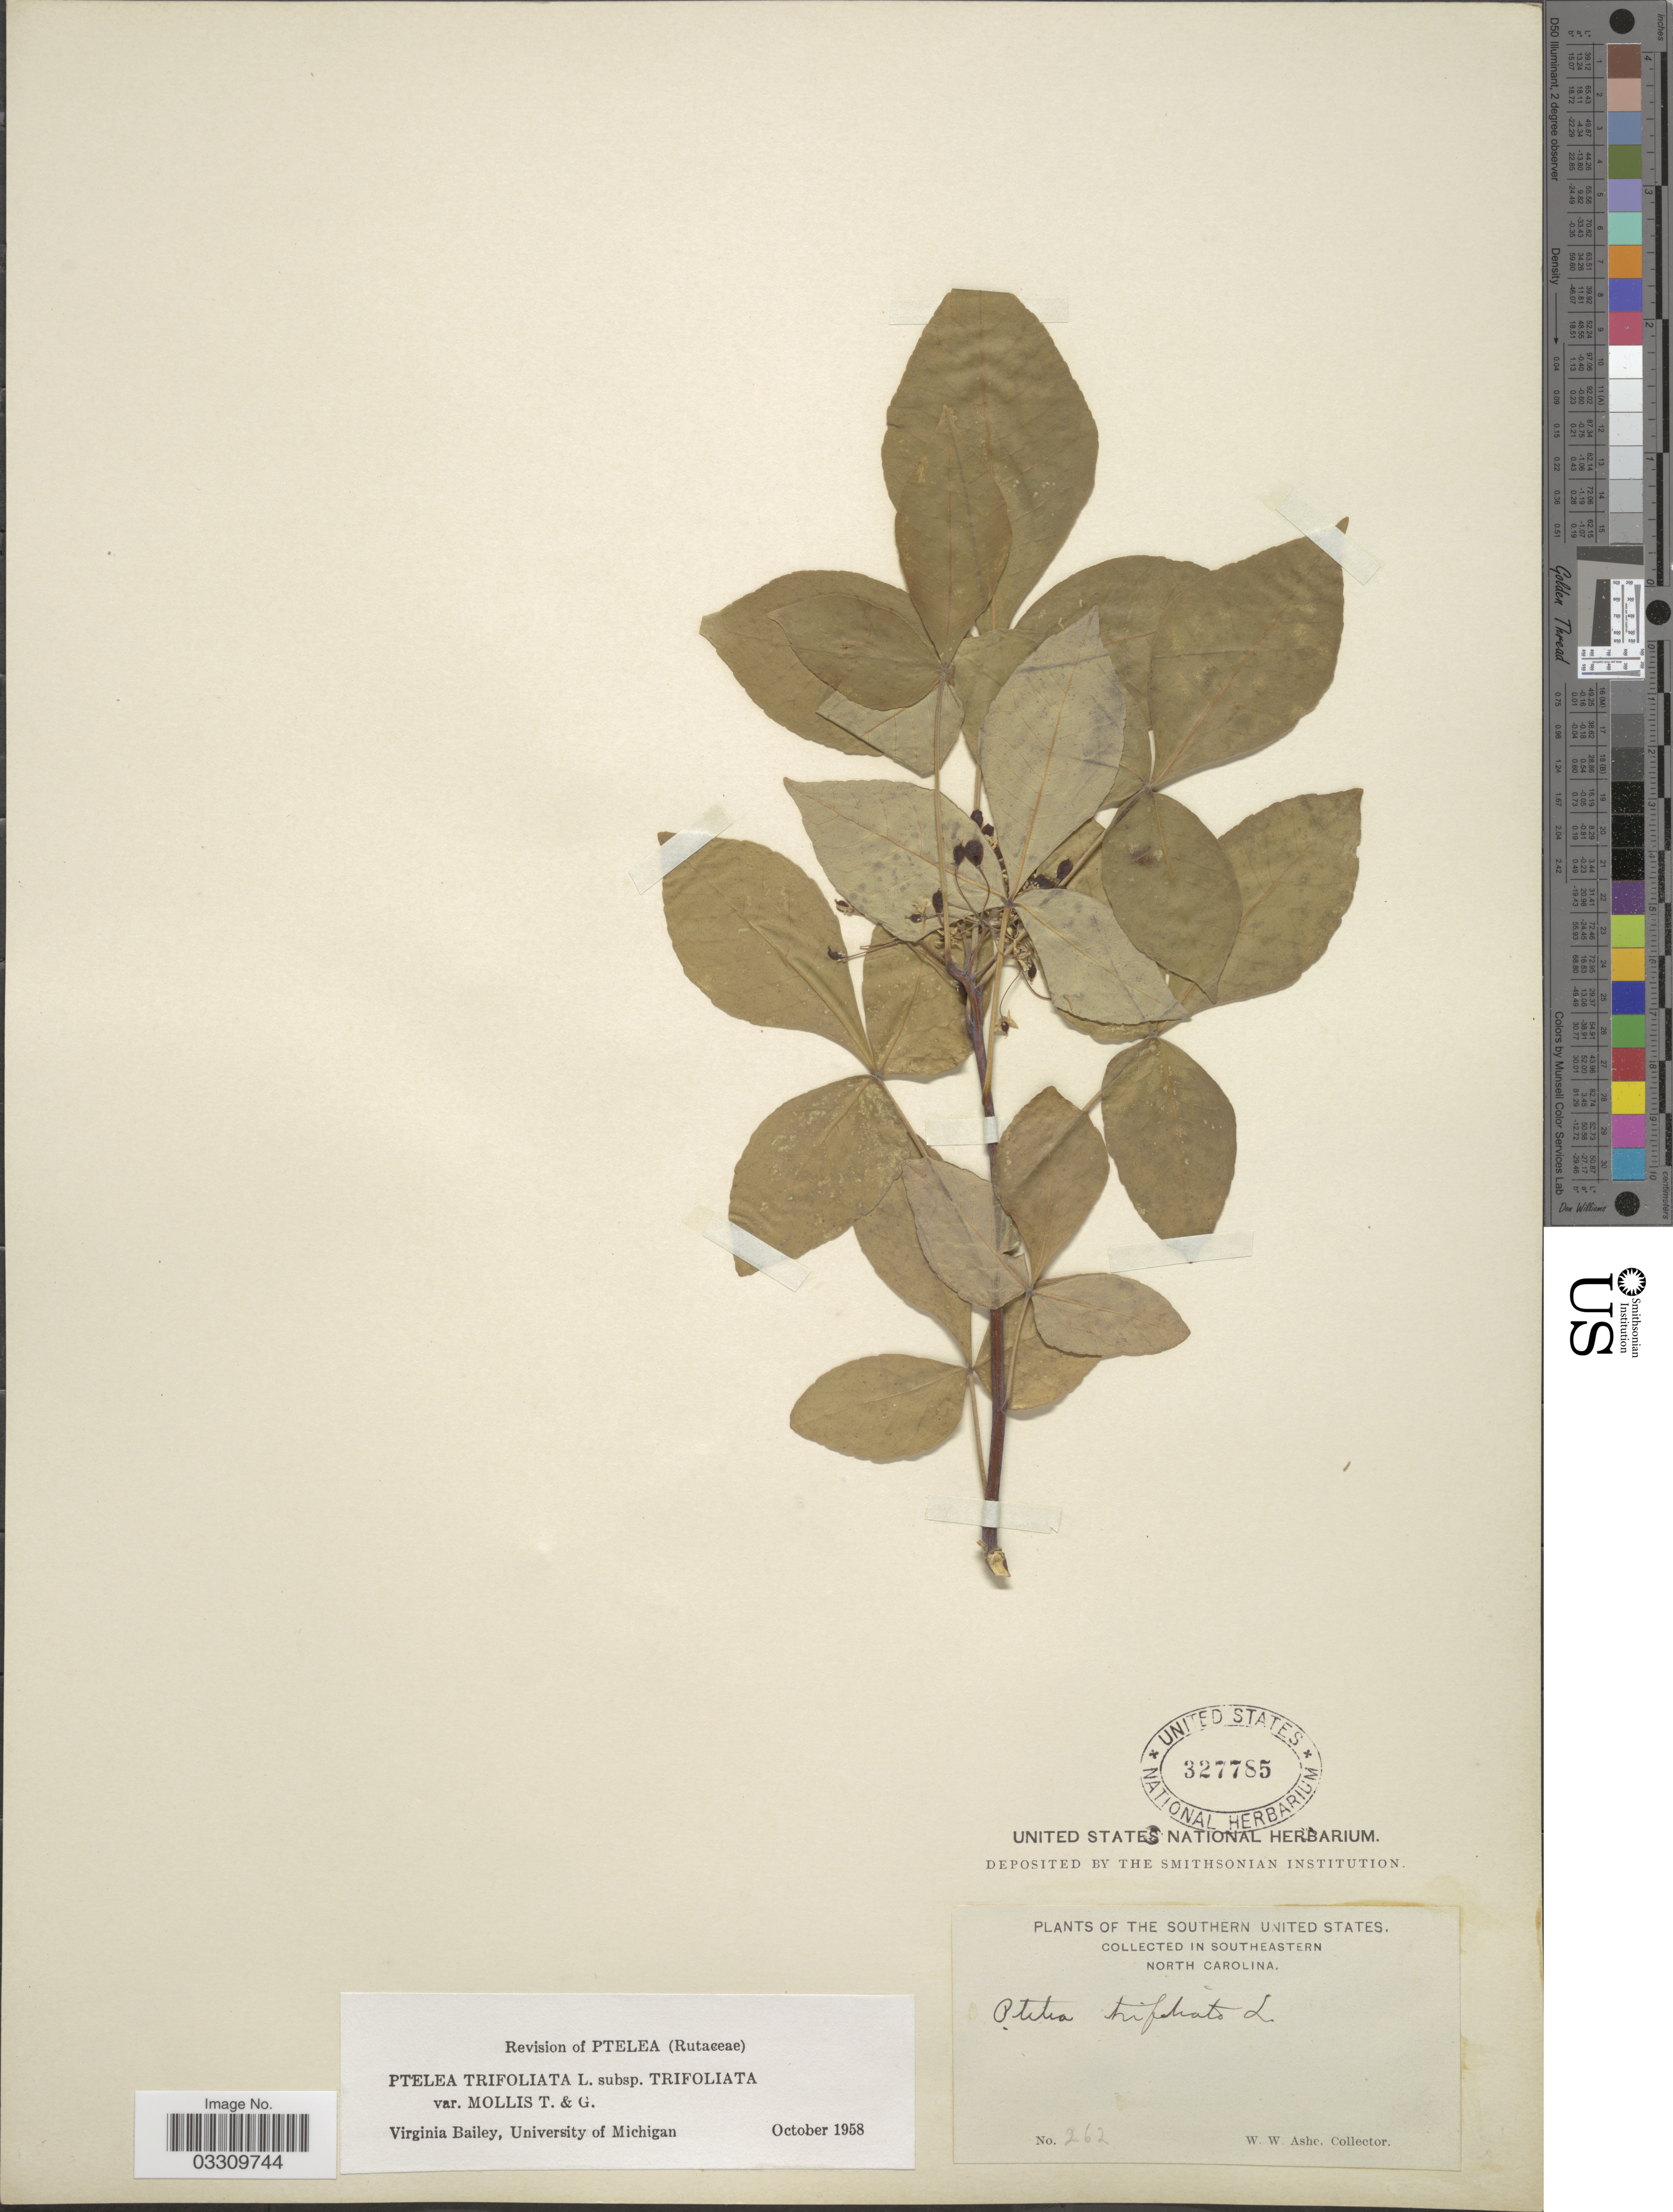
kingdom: Plantae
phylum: Tracheophyta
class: Magnoliopsida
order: Sapindales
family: Rutaceae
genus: Ptelea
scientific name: Ptelea trifoliata var. mollis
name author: Torr. & A. Gray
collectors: W. W. Ashe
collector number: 262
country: United States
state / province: North Carolina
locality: The Southern United States, In Southeastern.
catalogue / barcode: US 327785